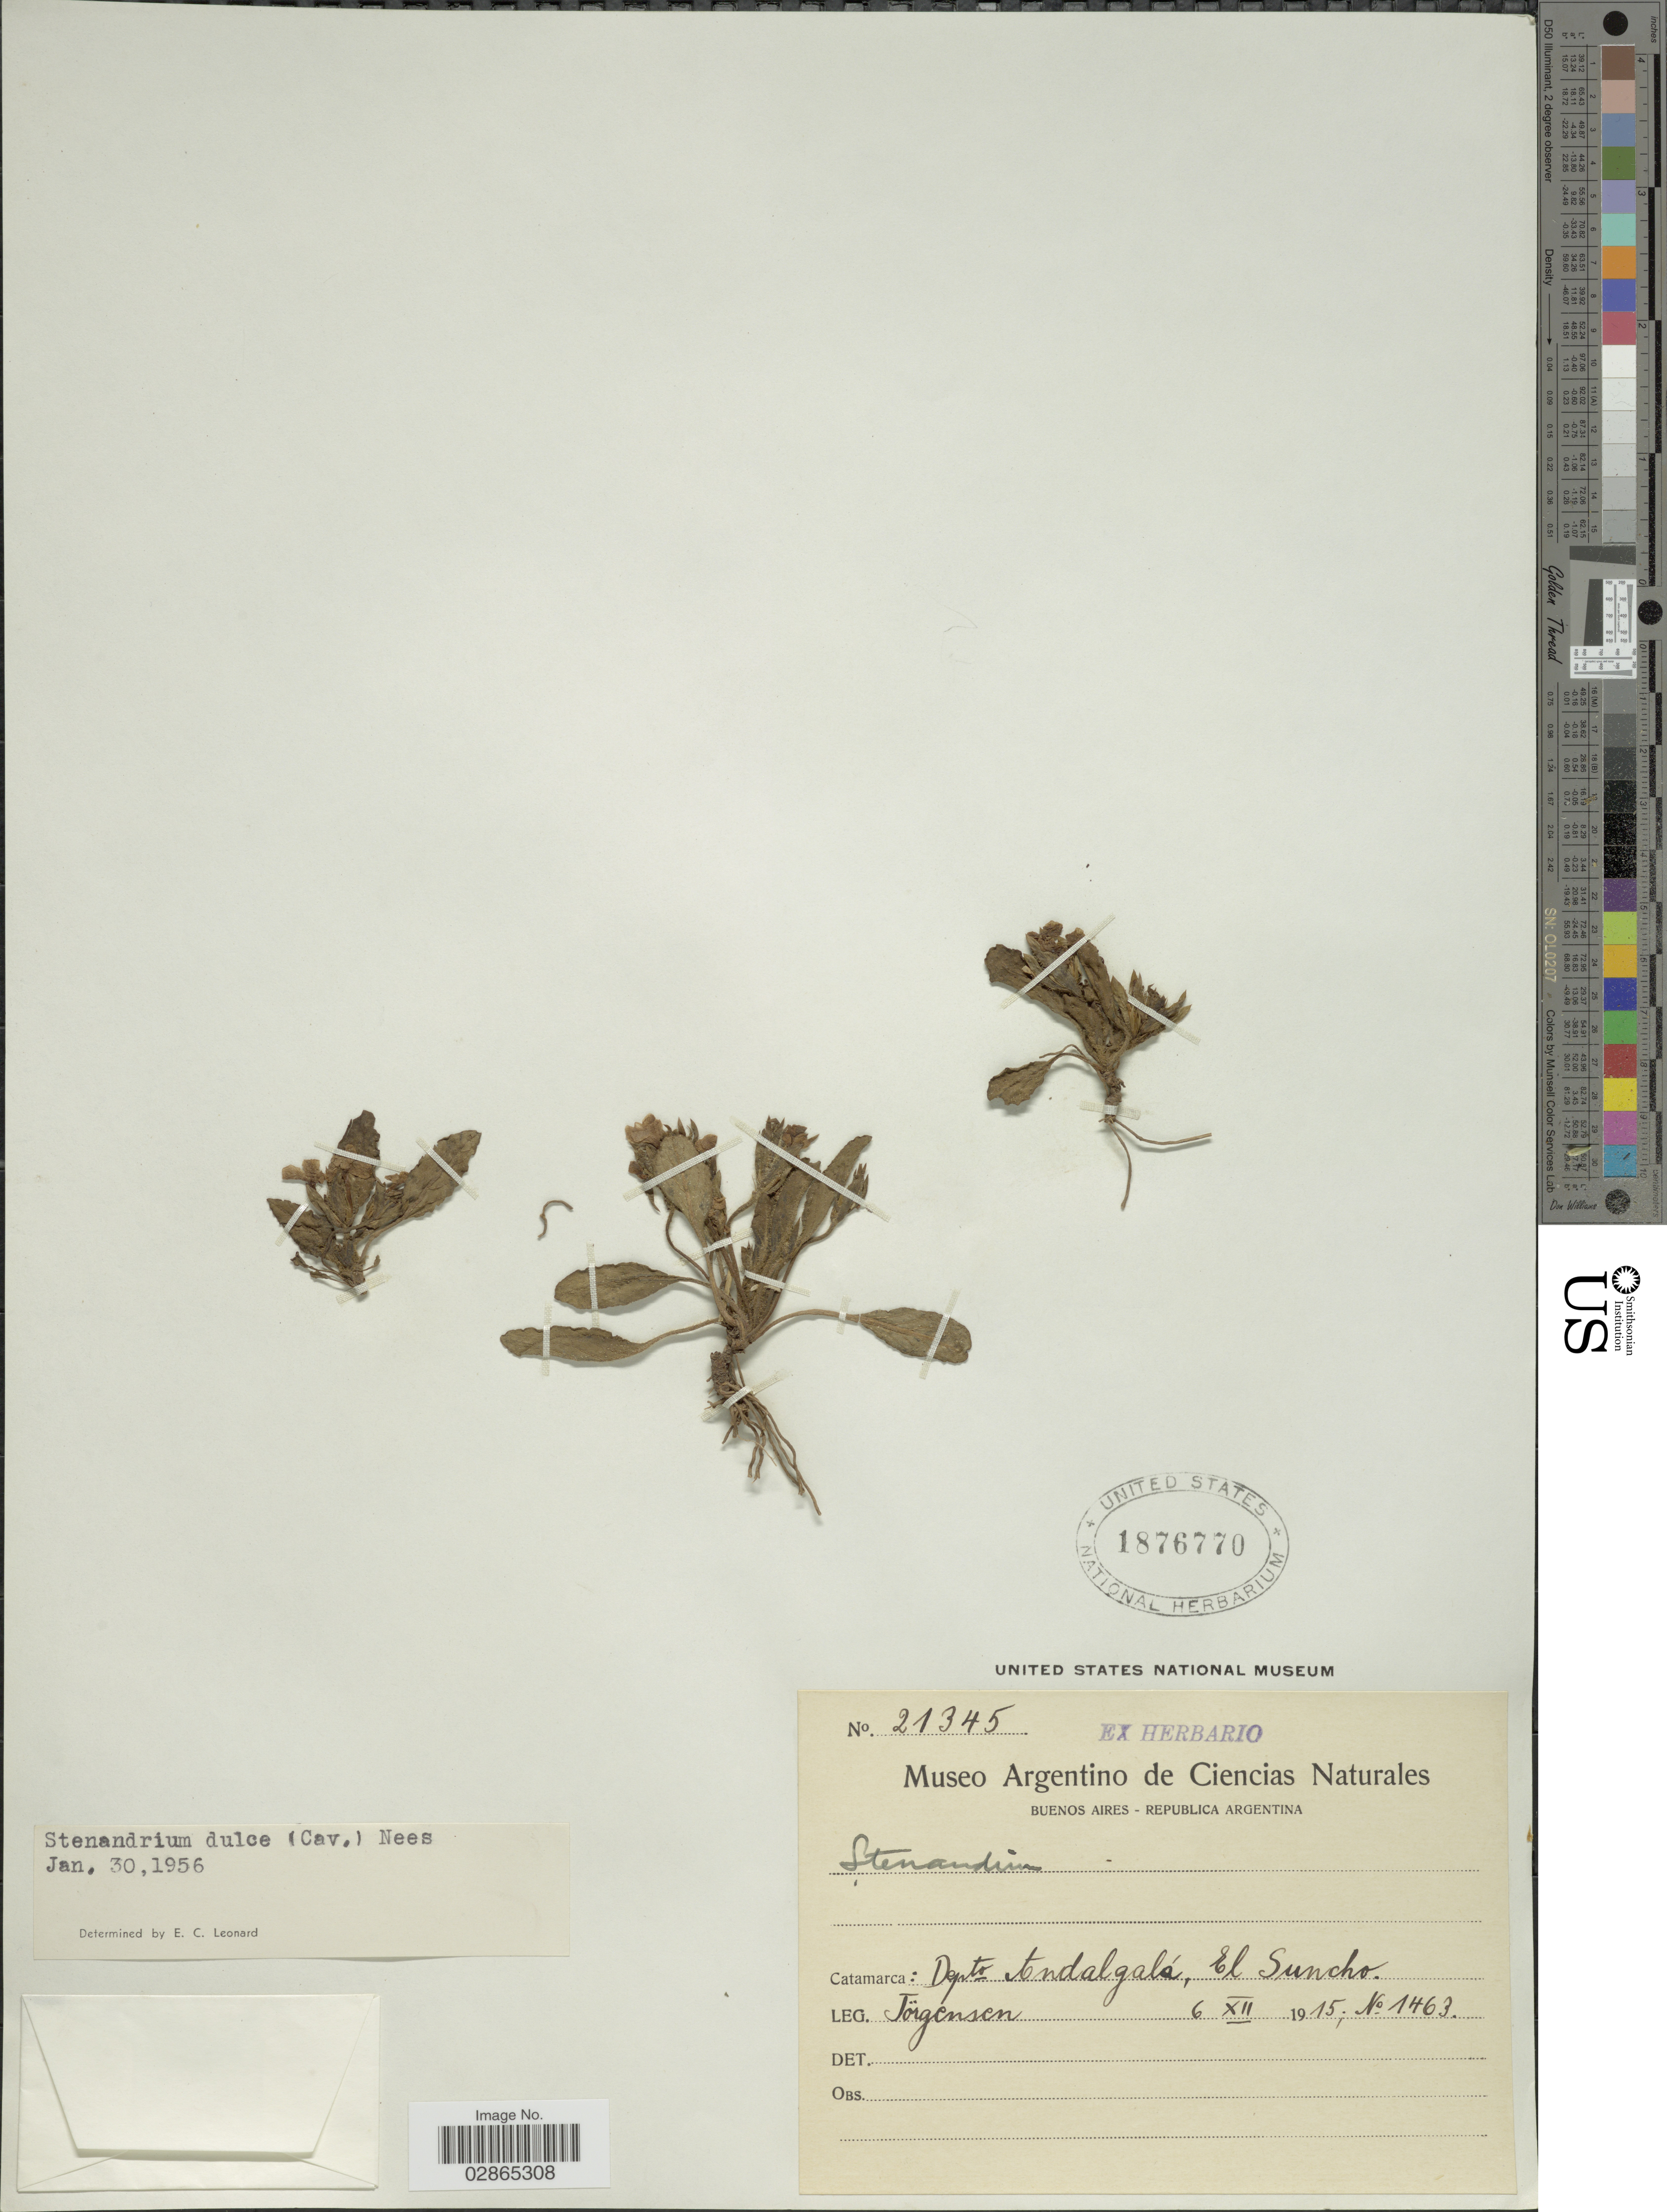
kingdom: Plantae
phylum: Tracheophyta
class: Magnoliopsida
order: Lamiales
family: Acanthaceae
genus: Stenandrium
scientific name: Stenandrium dulce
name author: (Cav.) Nees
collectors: Jorgensen, --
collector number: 1463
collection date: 1915-12-06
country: Argentina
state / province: Catamarca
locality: Depto Andalgalá, El Suncho.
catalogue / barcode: US 1876770